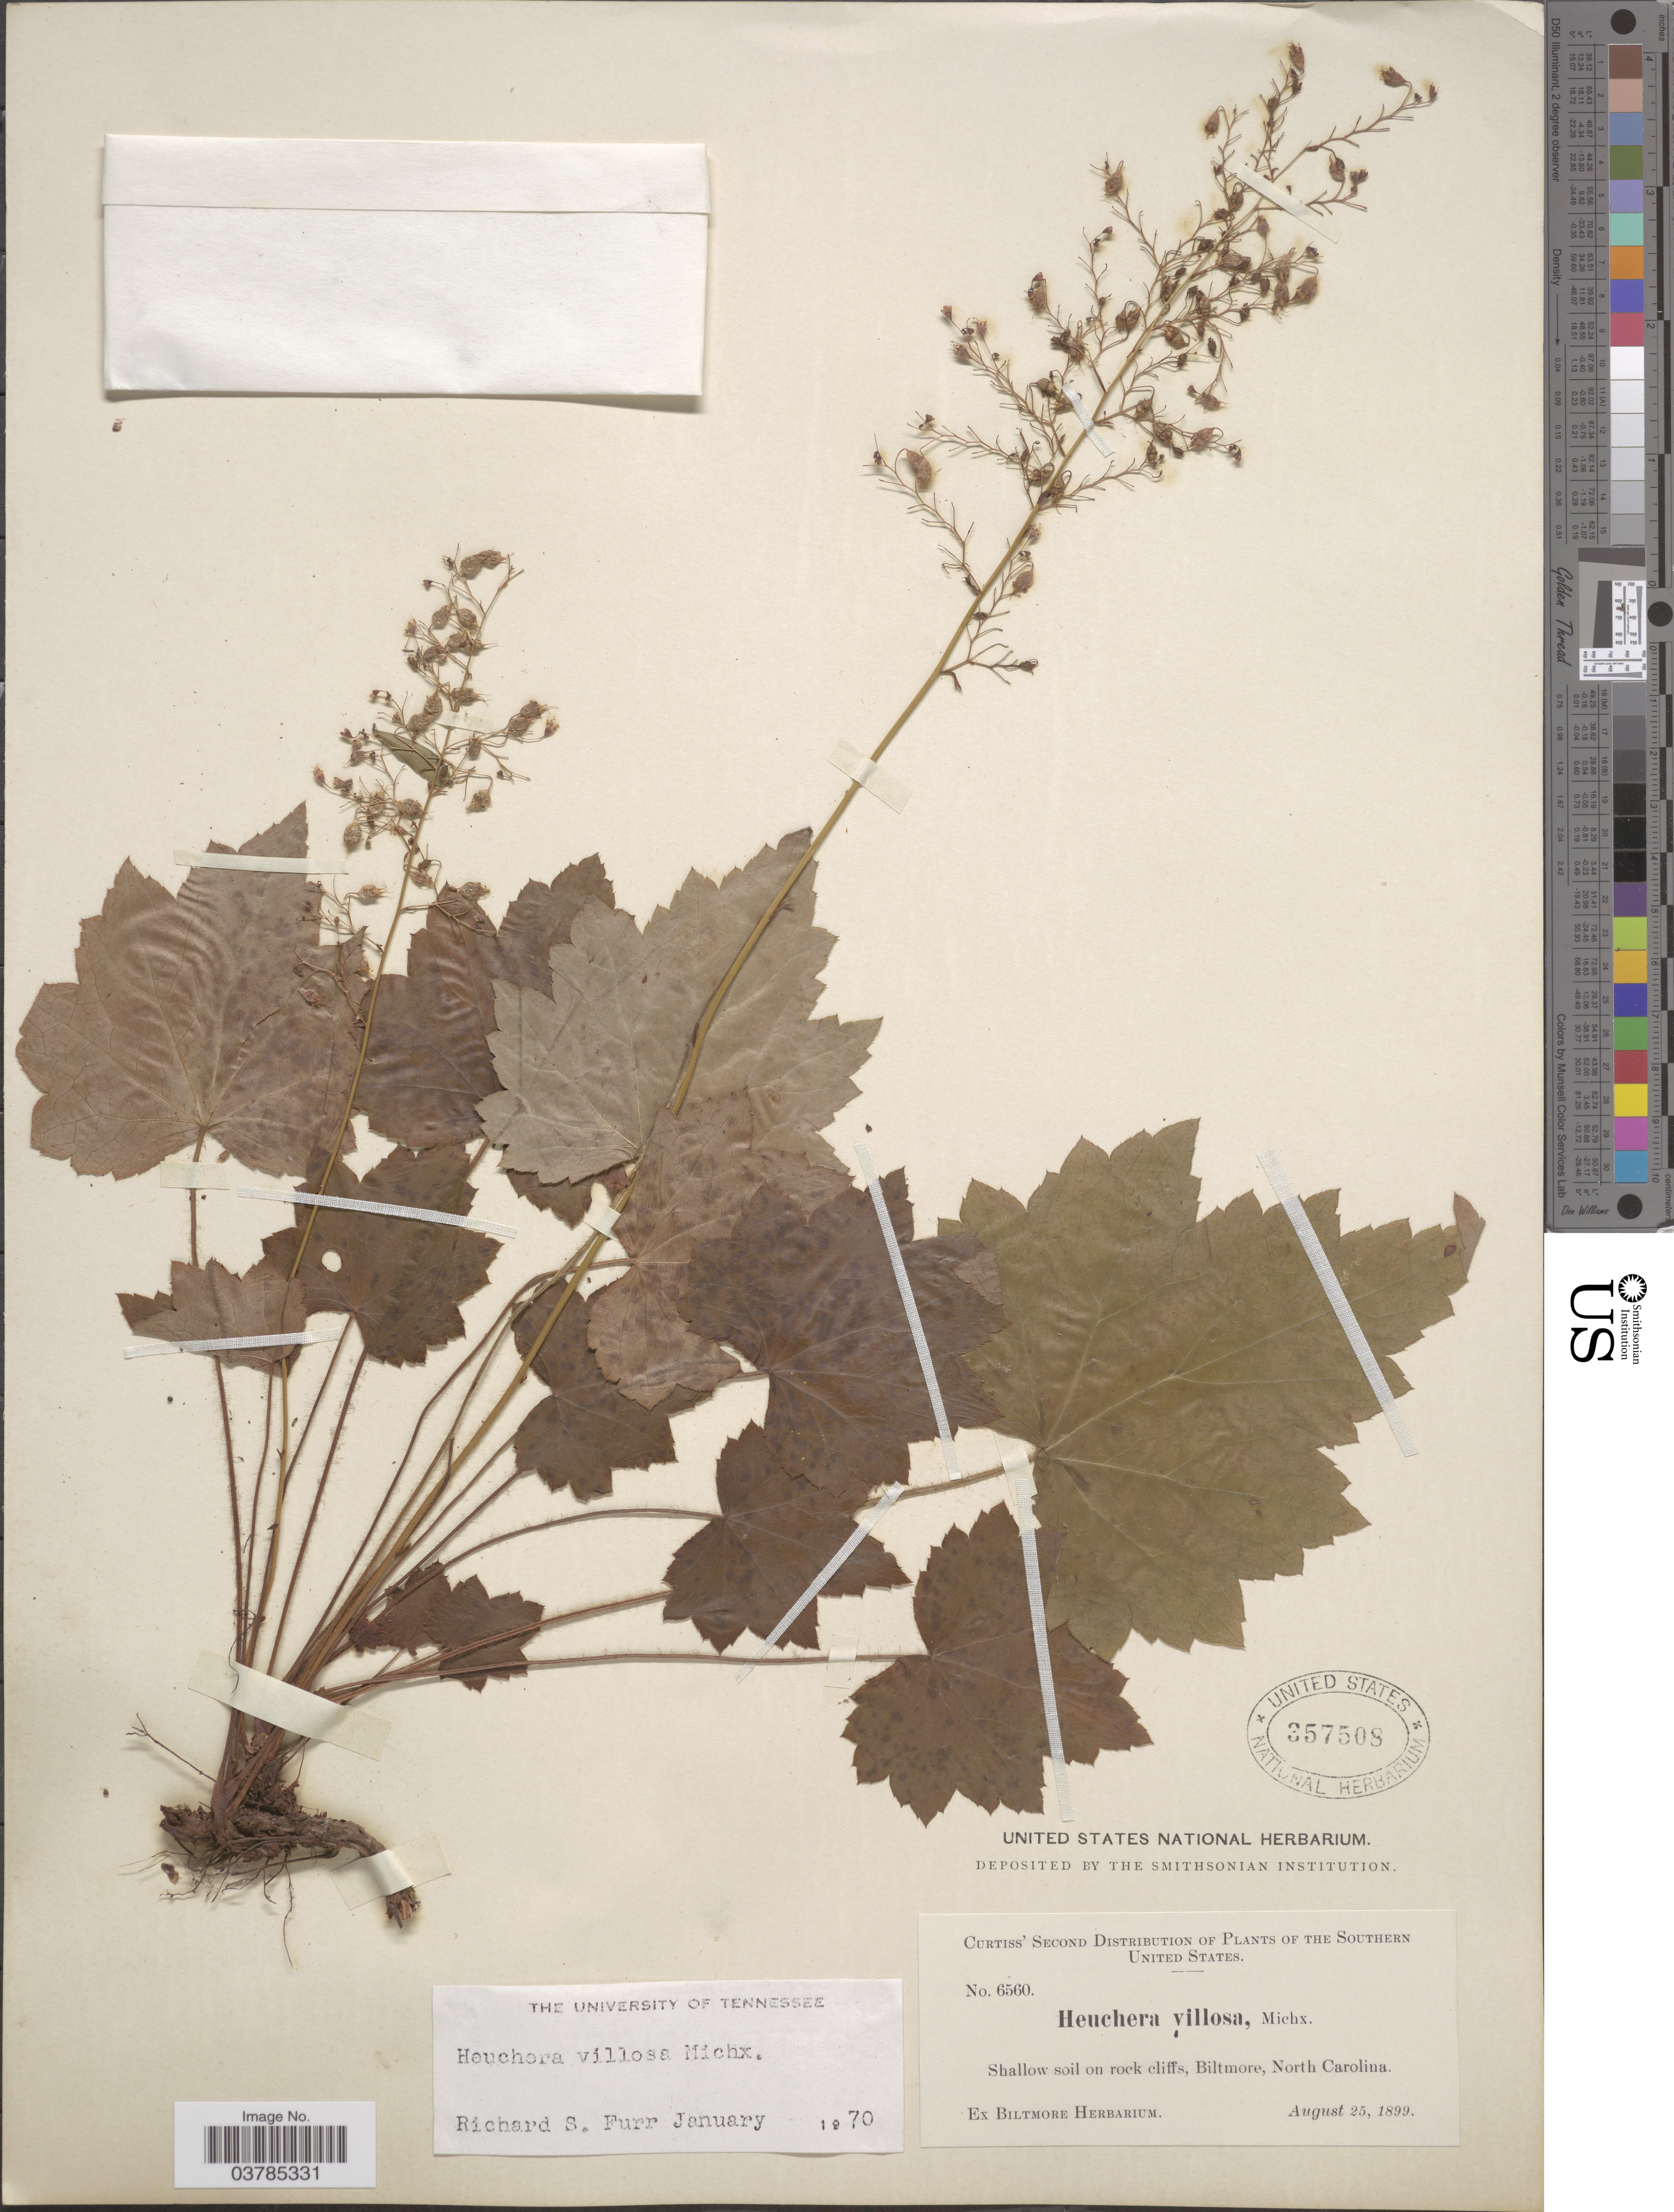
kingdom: Plantae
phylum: Tracheophyta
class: Magnoliopsida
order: Saxifragales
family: Saxifragaceae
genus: Heuchera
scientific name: Heuchera villosa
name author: Michx.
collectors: ex herb. Biltmore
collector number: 6560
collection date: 1899-08-25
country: United States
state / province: North Carolina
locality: The Southern United States. Biltmore.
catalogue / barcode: US 357508